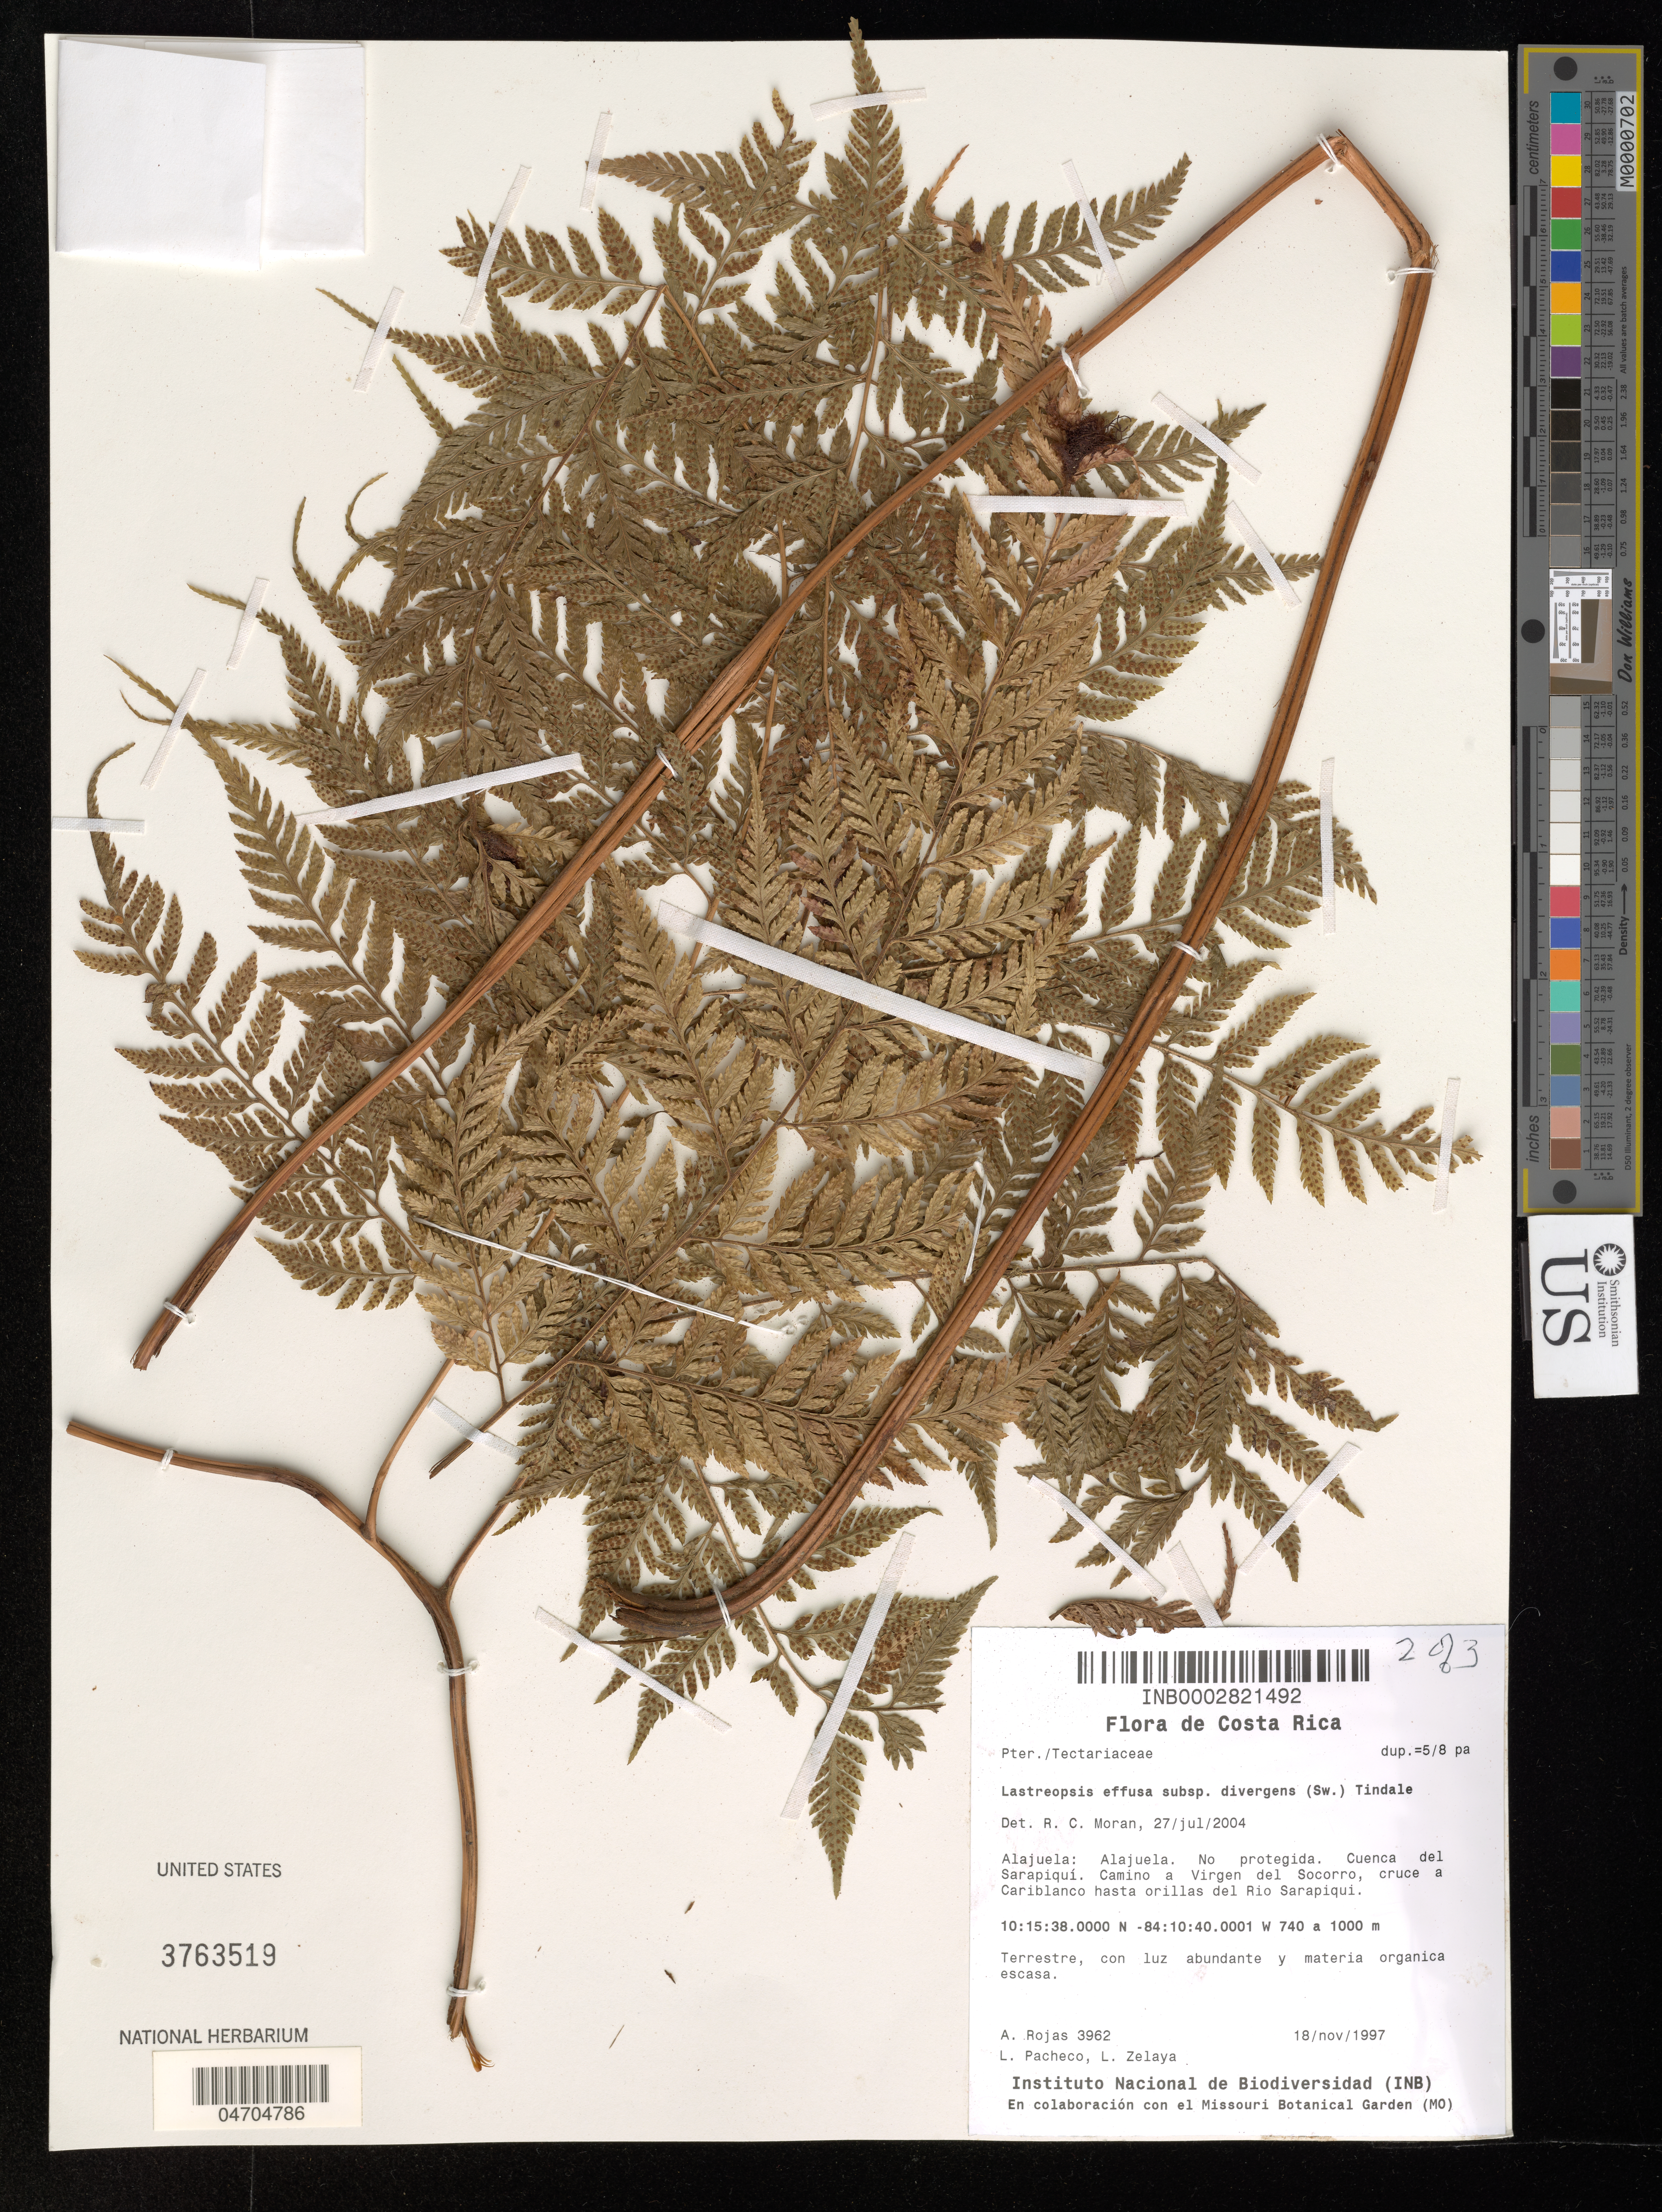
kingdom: Plantae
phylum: Tracheophyta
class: Polypodiopsida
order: Polypodiales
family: Dryopteridaceae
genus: Parapolystichum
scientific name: Parapolystichum effusum var. divergens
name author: (Willd. ex Schkuhr) Abbiatti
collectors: A. Rojas, L. Pacheco & L. Zelaya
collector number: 3962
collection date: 1997-11-18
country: Costa Rica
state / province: Alajuela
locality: Alajuela. No protegida. Cuenca del Sarapiquí. Camino a Virgen del Socorro, cruce a Cariblanco hasta orillas del Rio Sarapiqui.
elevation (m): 740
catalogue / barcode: US 3763519